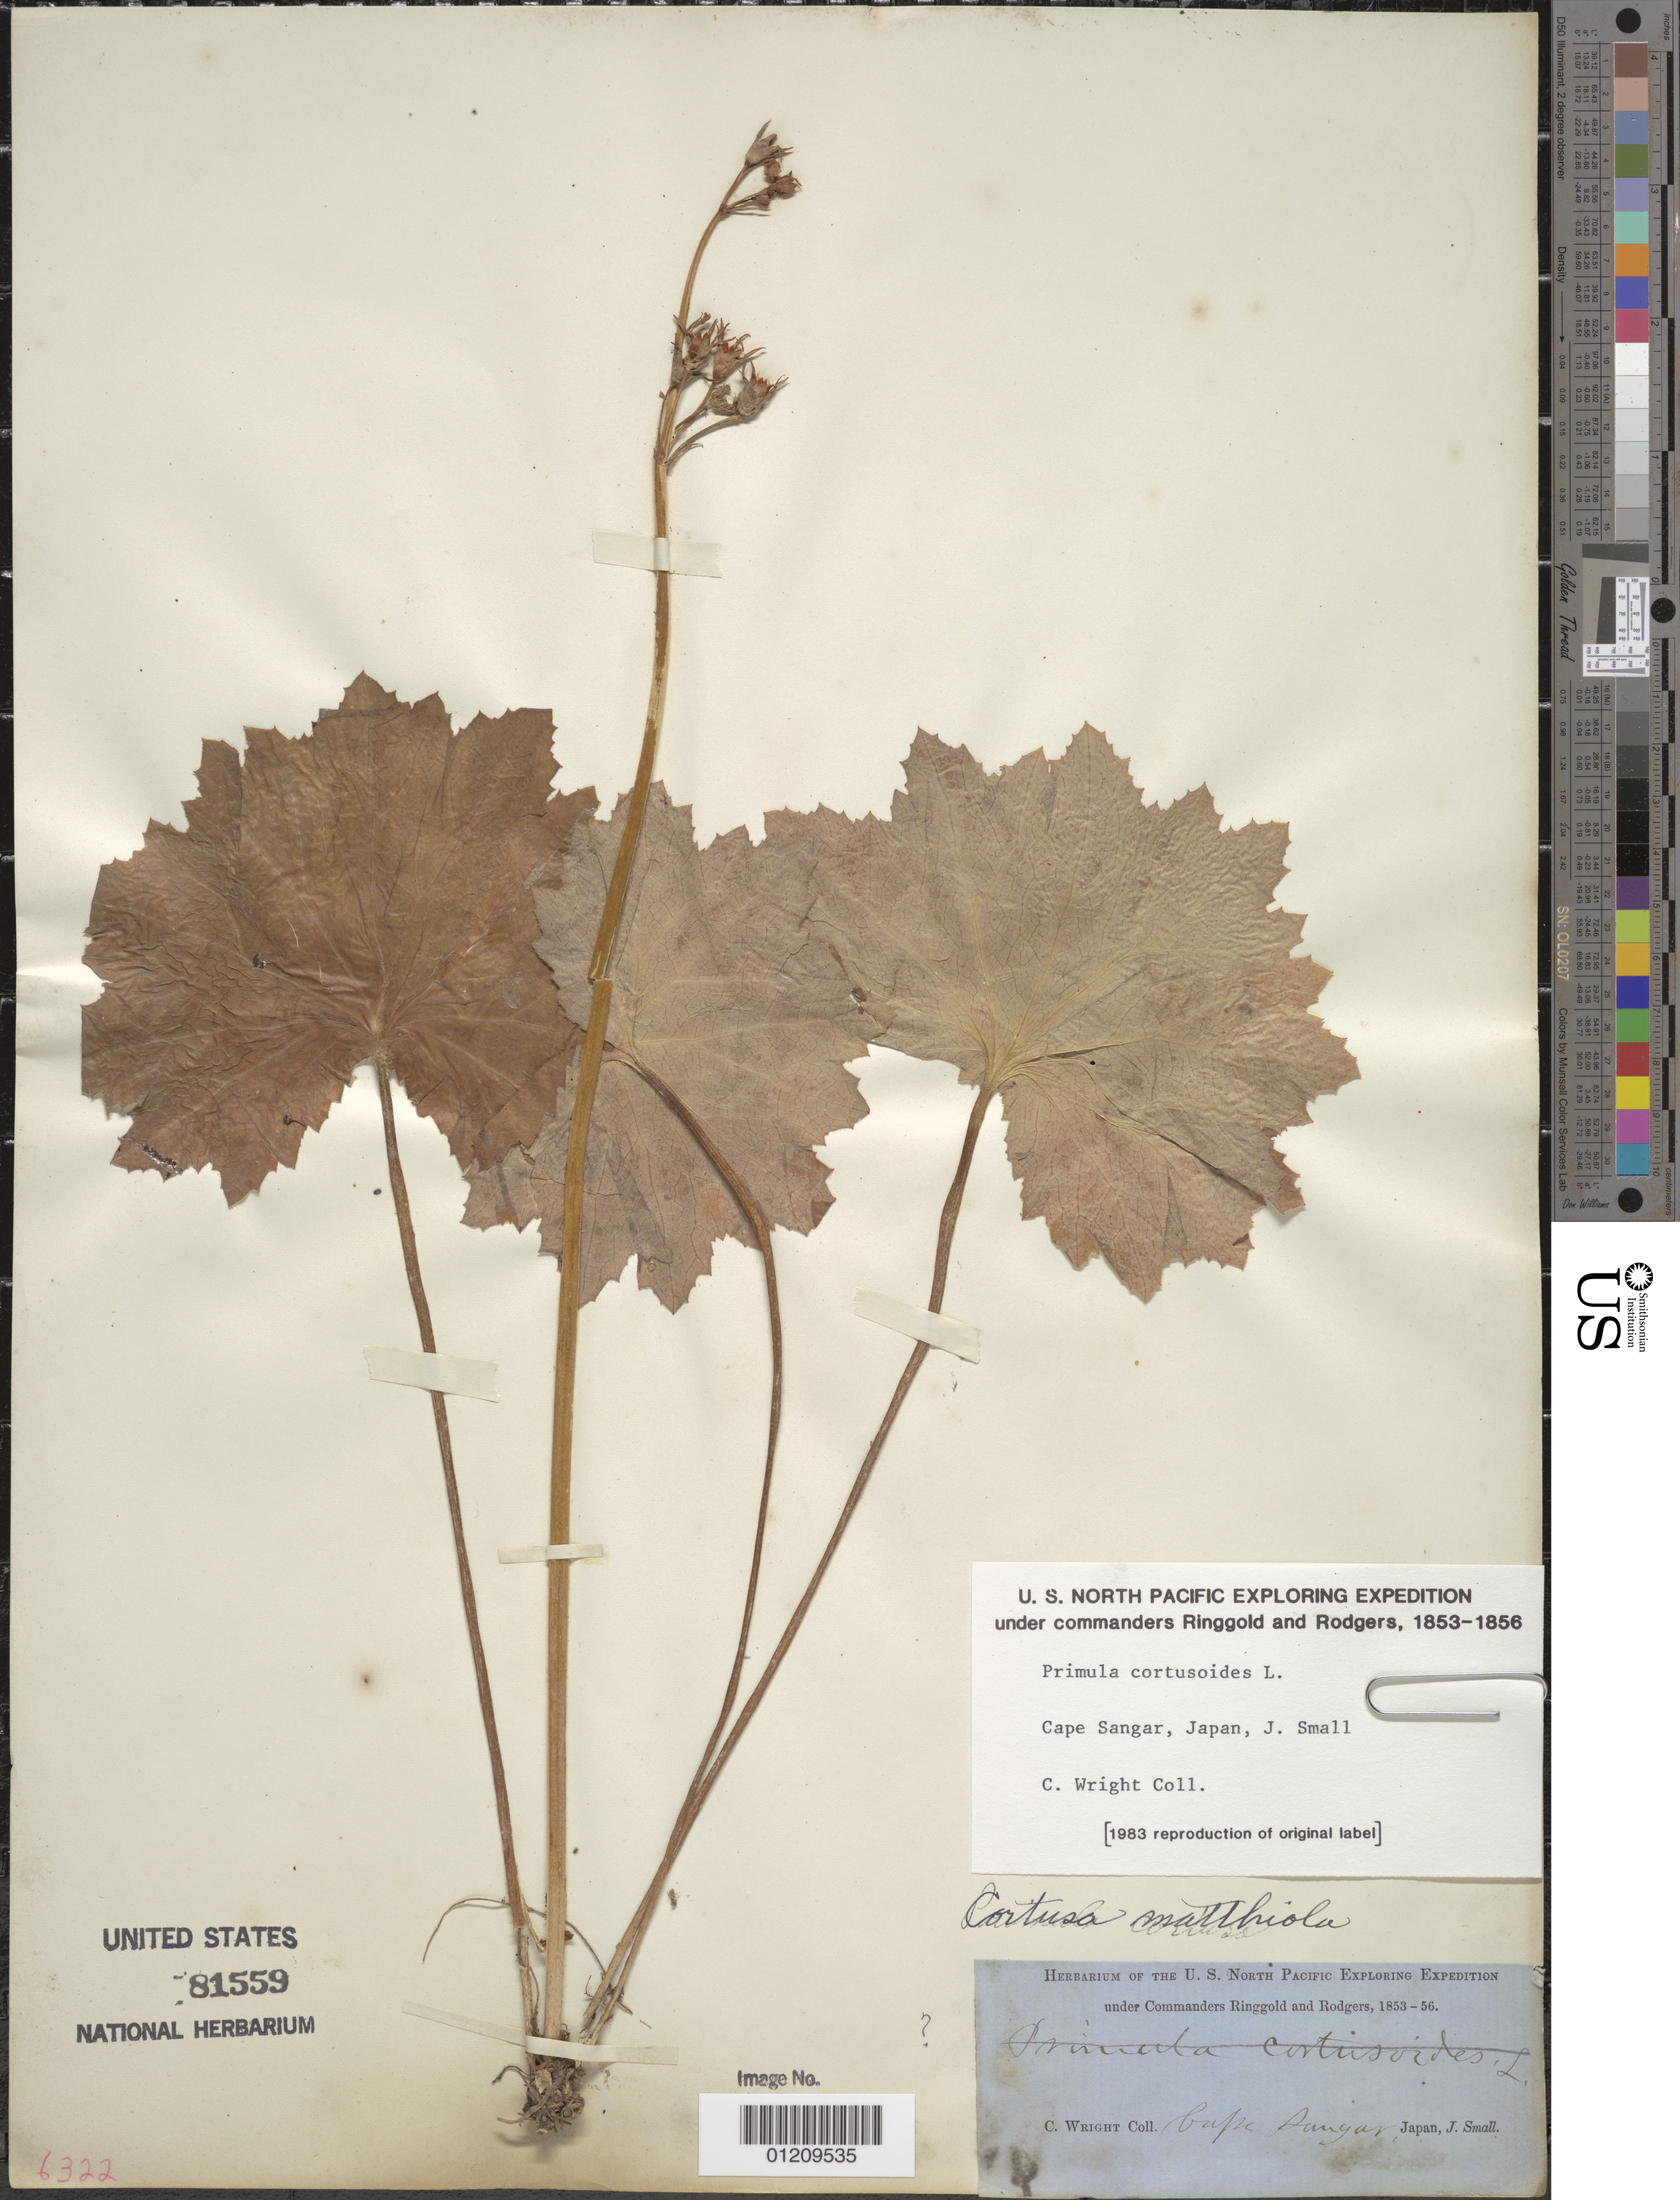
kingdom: Plantae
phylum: Tracheophyta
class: Magnoliopsida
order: Ericales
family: Primulaceae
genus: Primula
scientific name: Primula cortusoides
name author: L.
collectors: C. Wright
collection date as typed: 1853 to -- --- 1856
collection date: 1853/1856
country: Japan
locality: Cape Sangar.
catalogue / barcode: US 81559